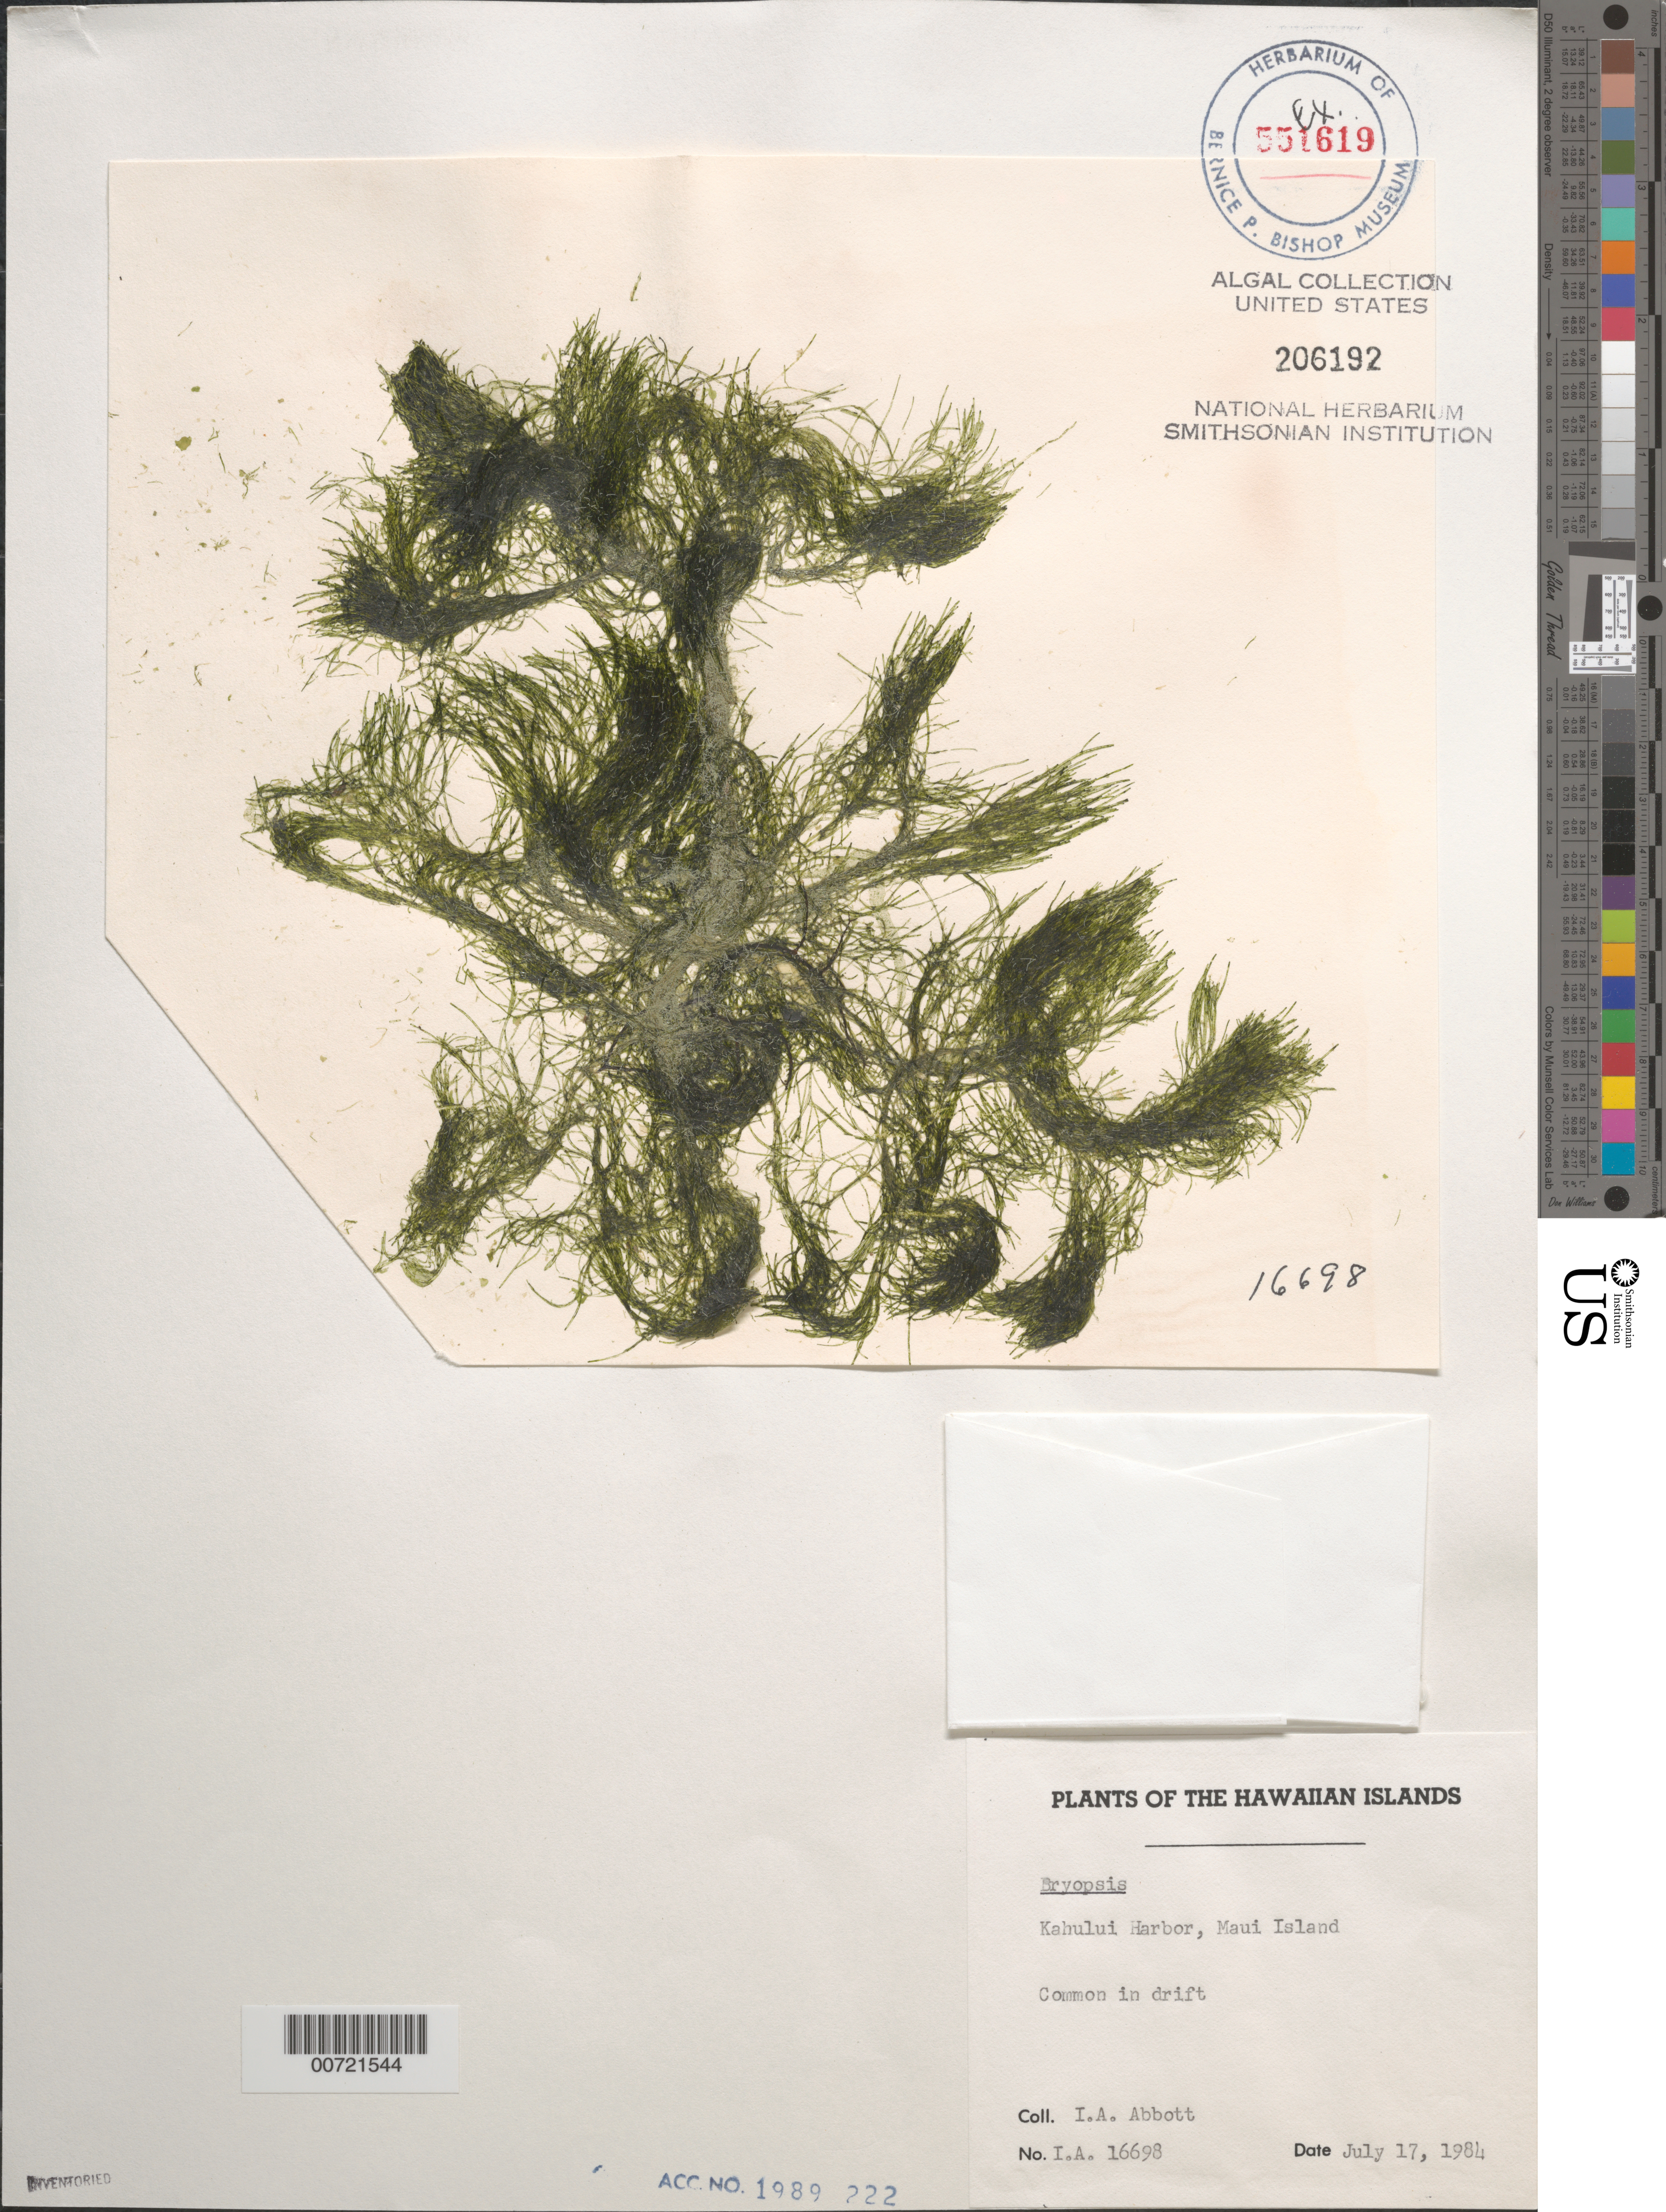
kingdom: Plantae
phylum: Chlorophyta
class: Ulvophyceae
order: Bryopsidales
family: Bryopsidaceae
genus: Bryopsis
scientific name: Bryopsis sp.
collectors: I. A. Abbott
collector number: IAA 16698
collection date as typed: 17 Jul 1984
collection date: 1984-07-17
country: United States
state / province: Hawaii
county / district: Maui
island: Maui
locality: Kahului Harbor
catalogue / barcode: US 206192